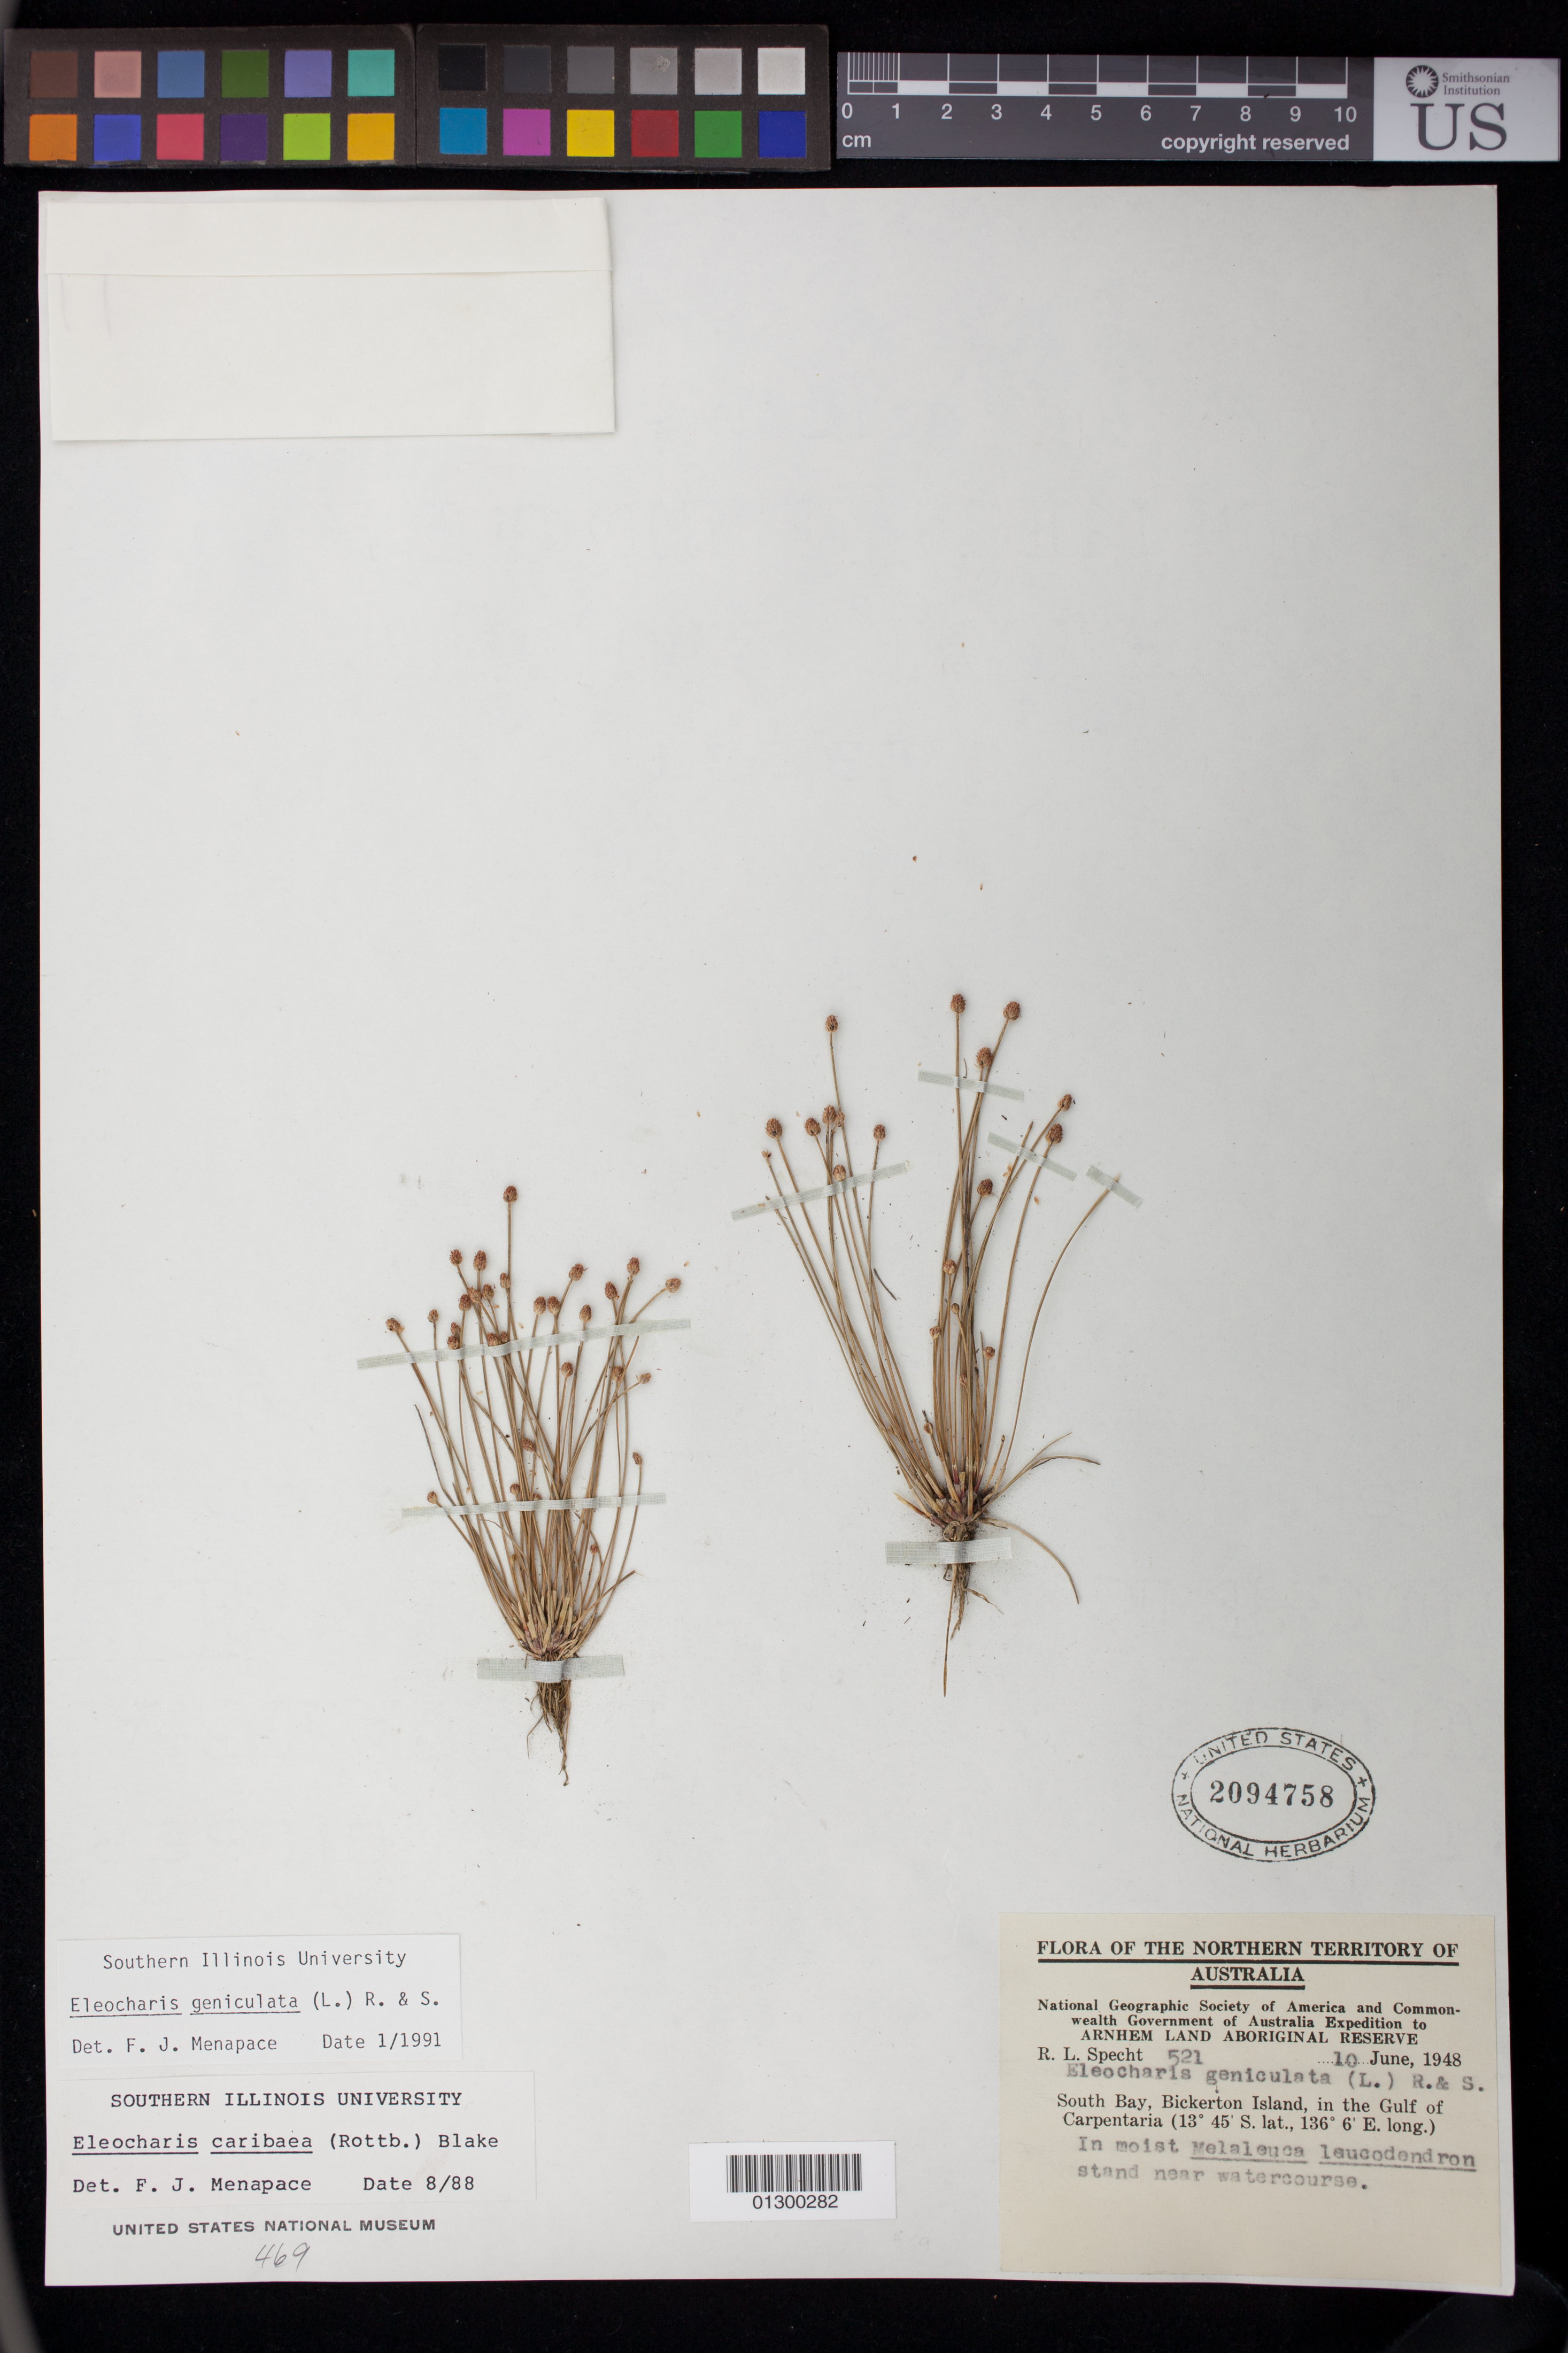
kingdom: Plantae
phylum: Tracheophyta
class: Liliopsida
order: Poales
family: Cyperaceae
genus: Eleocharis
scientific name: Eleocharis geniculata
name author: (L.) Roem. & Schult.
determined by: Menapace, F. J.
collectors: R. L. Specht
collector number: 521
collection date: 1948-06-10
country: Australia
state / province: Northern Territory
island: Bickerton Island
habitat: In moist Melaleuca leucodendron stand near watercourse.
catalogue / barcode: US 2094758